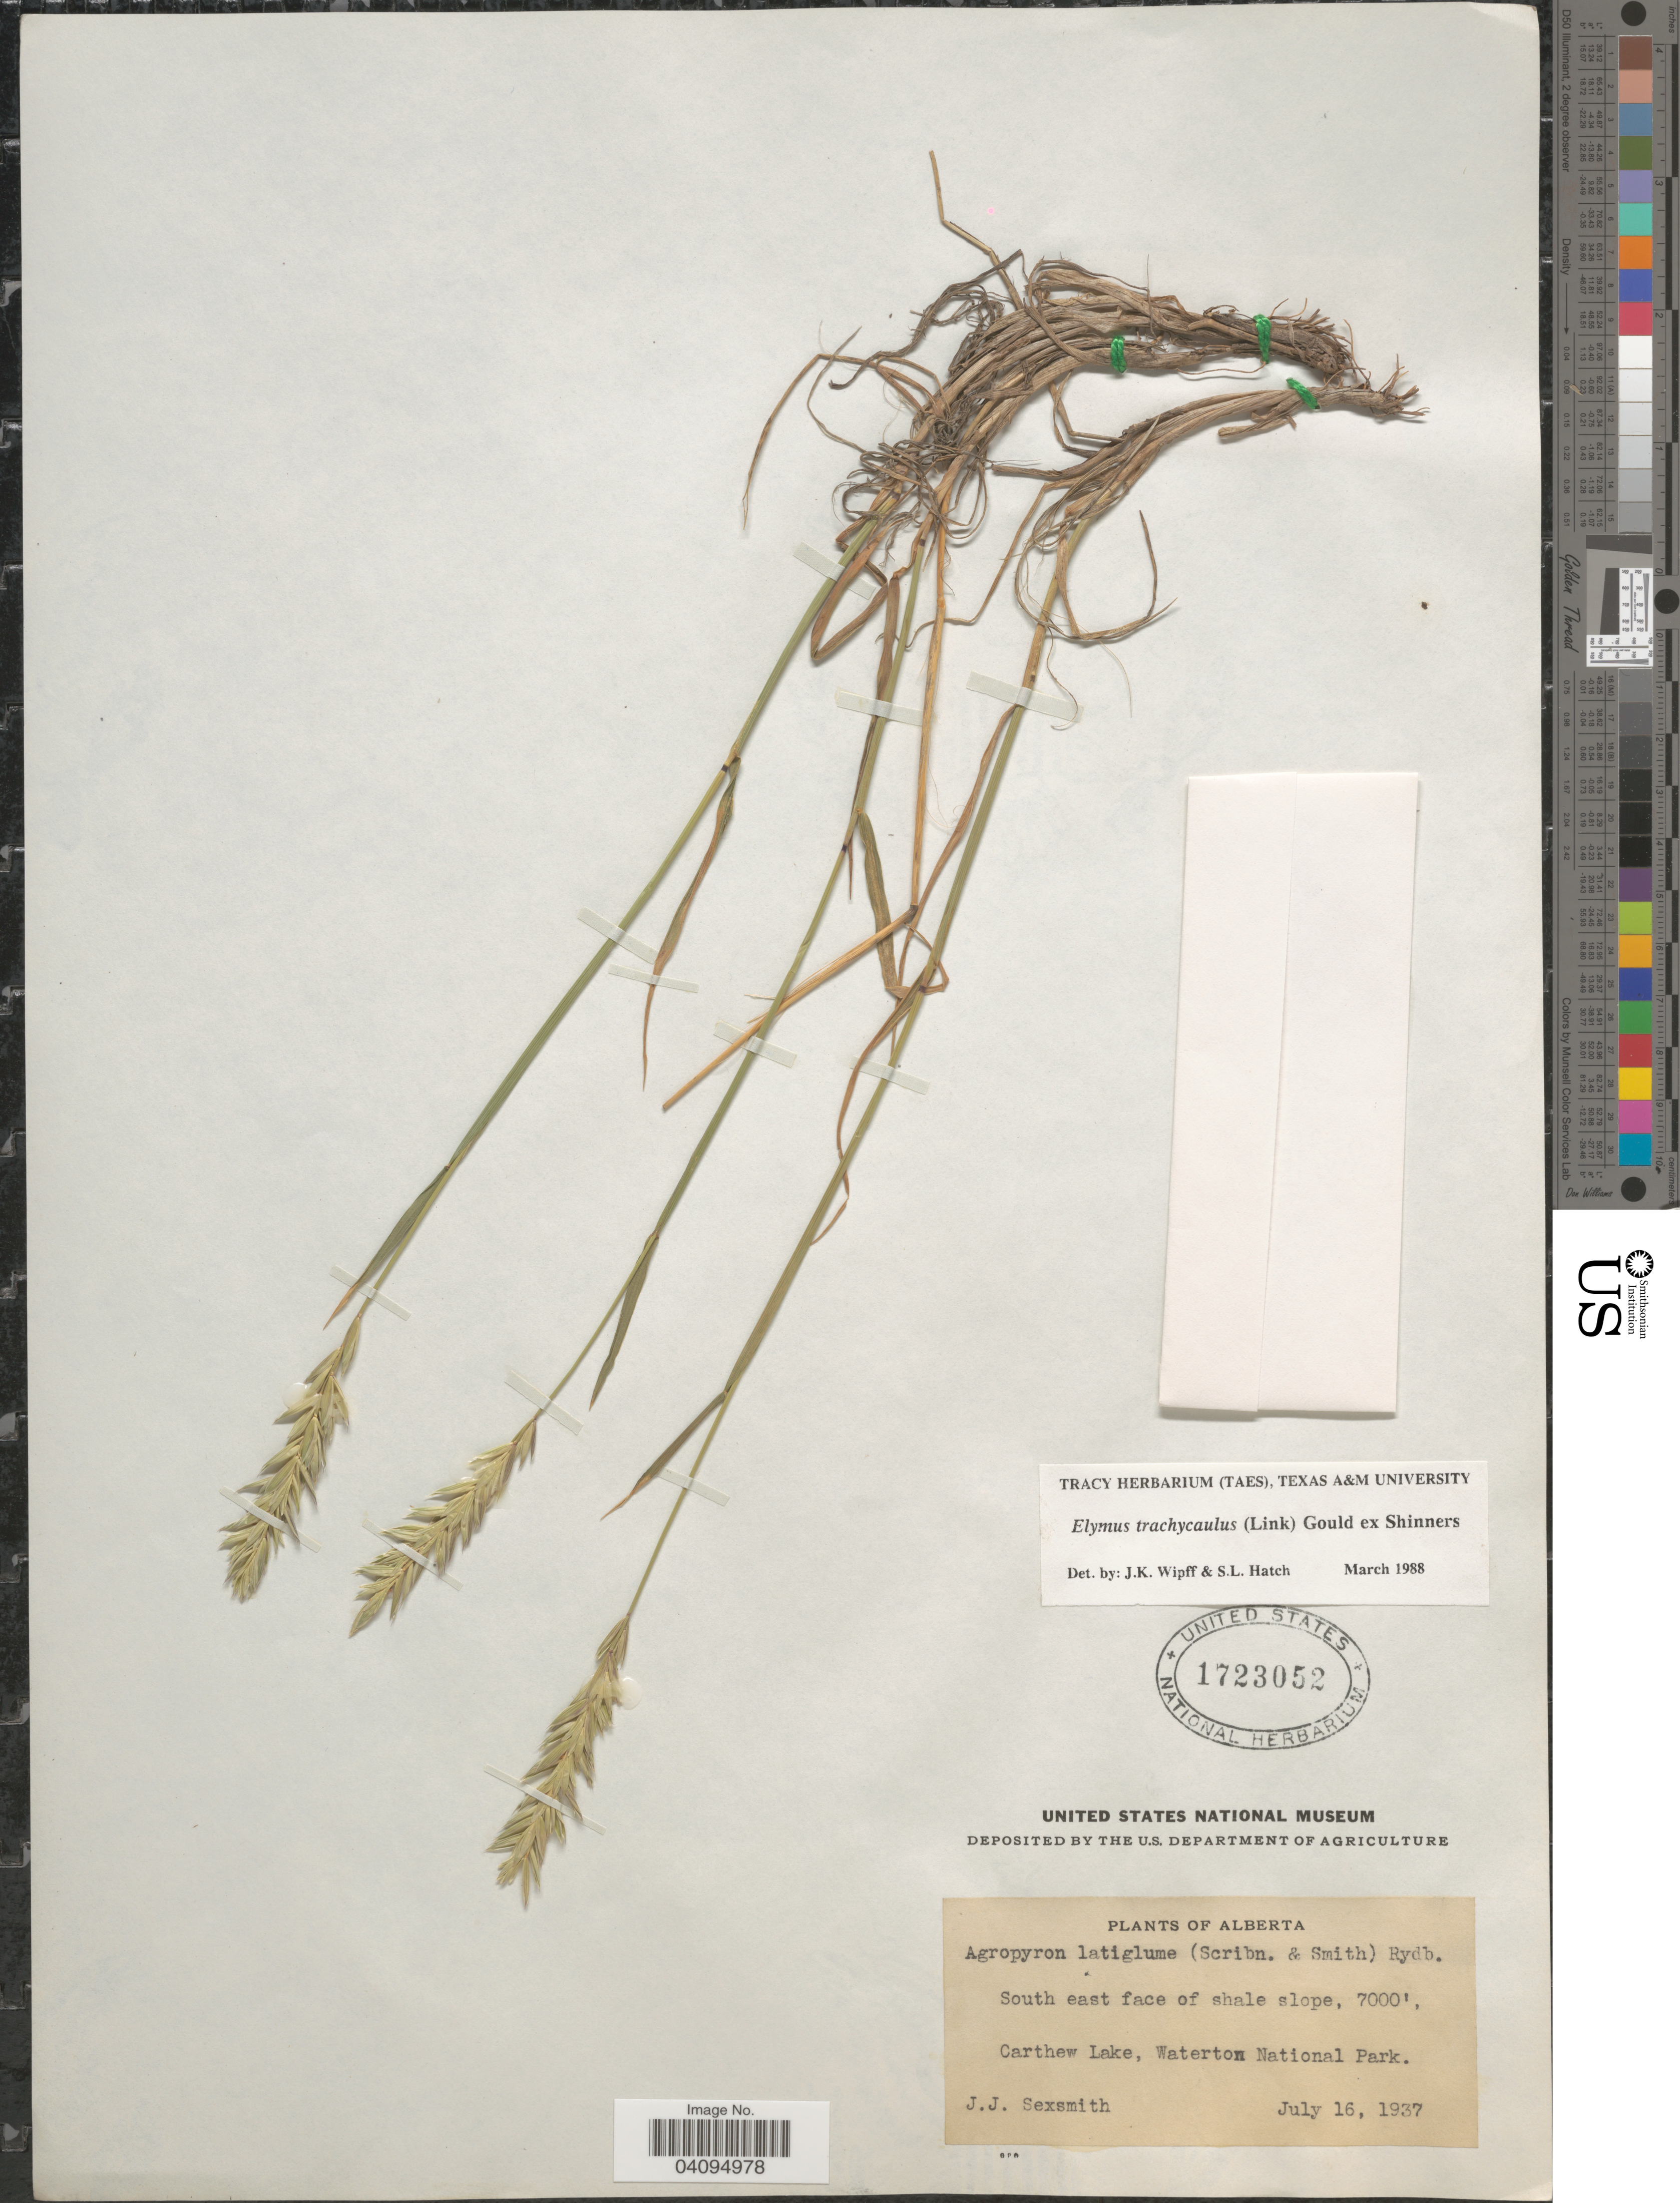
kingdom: Plantae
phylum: Tracheophyta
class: Liliopsida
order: Poales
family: Poaceae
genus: Elymus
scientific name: Elymus trachycaulus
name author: (Link) Gould ex Shinners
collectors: J. Sexsmith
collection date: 1937-07-16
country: Canada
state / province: Alberta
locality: South east face of shale slope, Carthew Lake, Waterton National Park.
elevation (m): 2134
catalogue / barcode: US 1723052